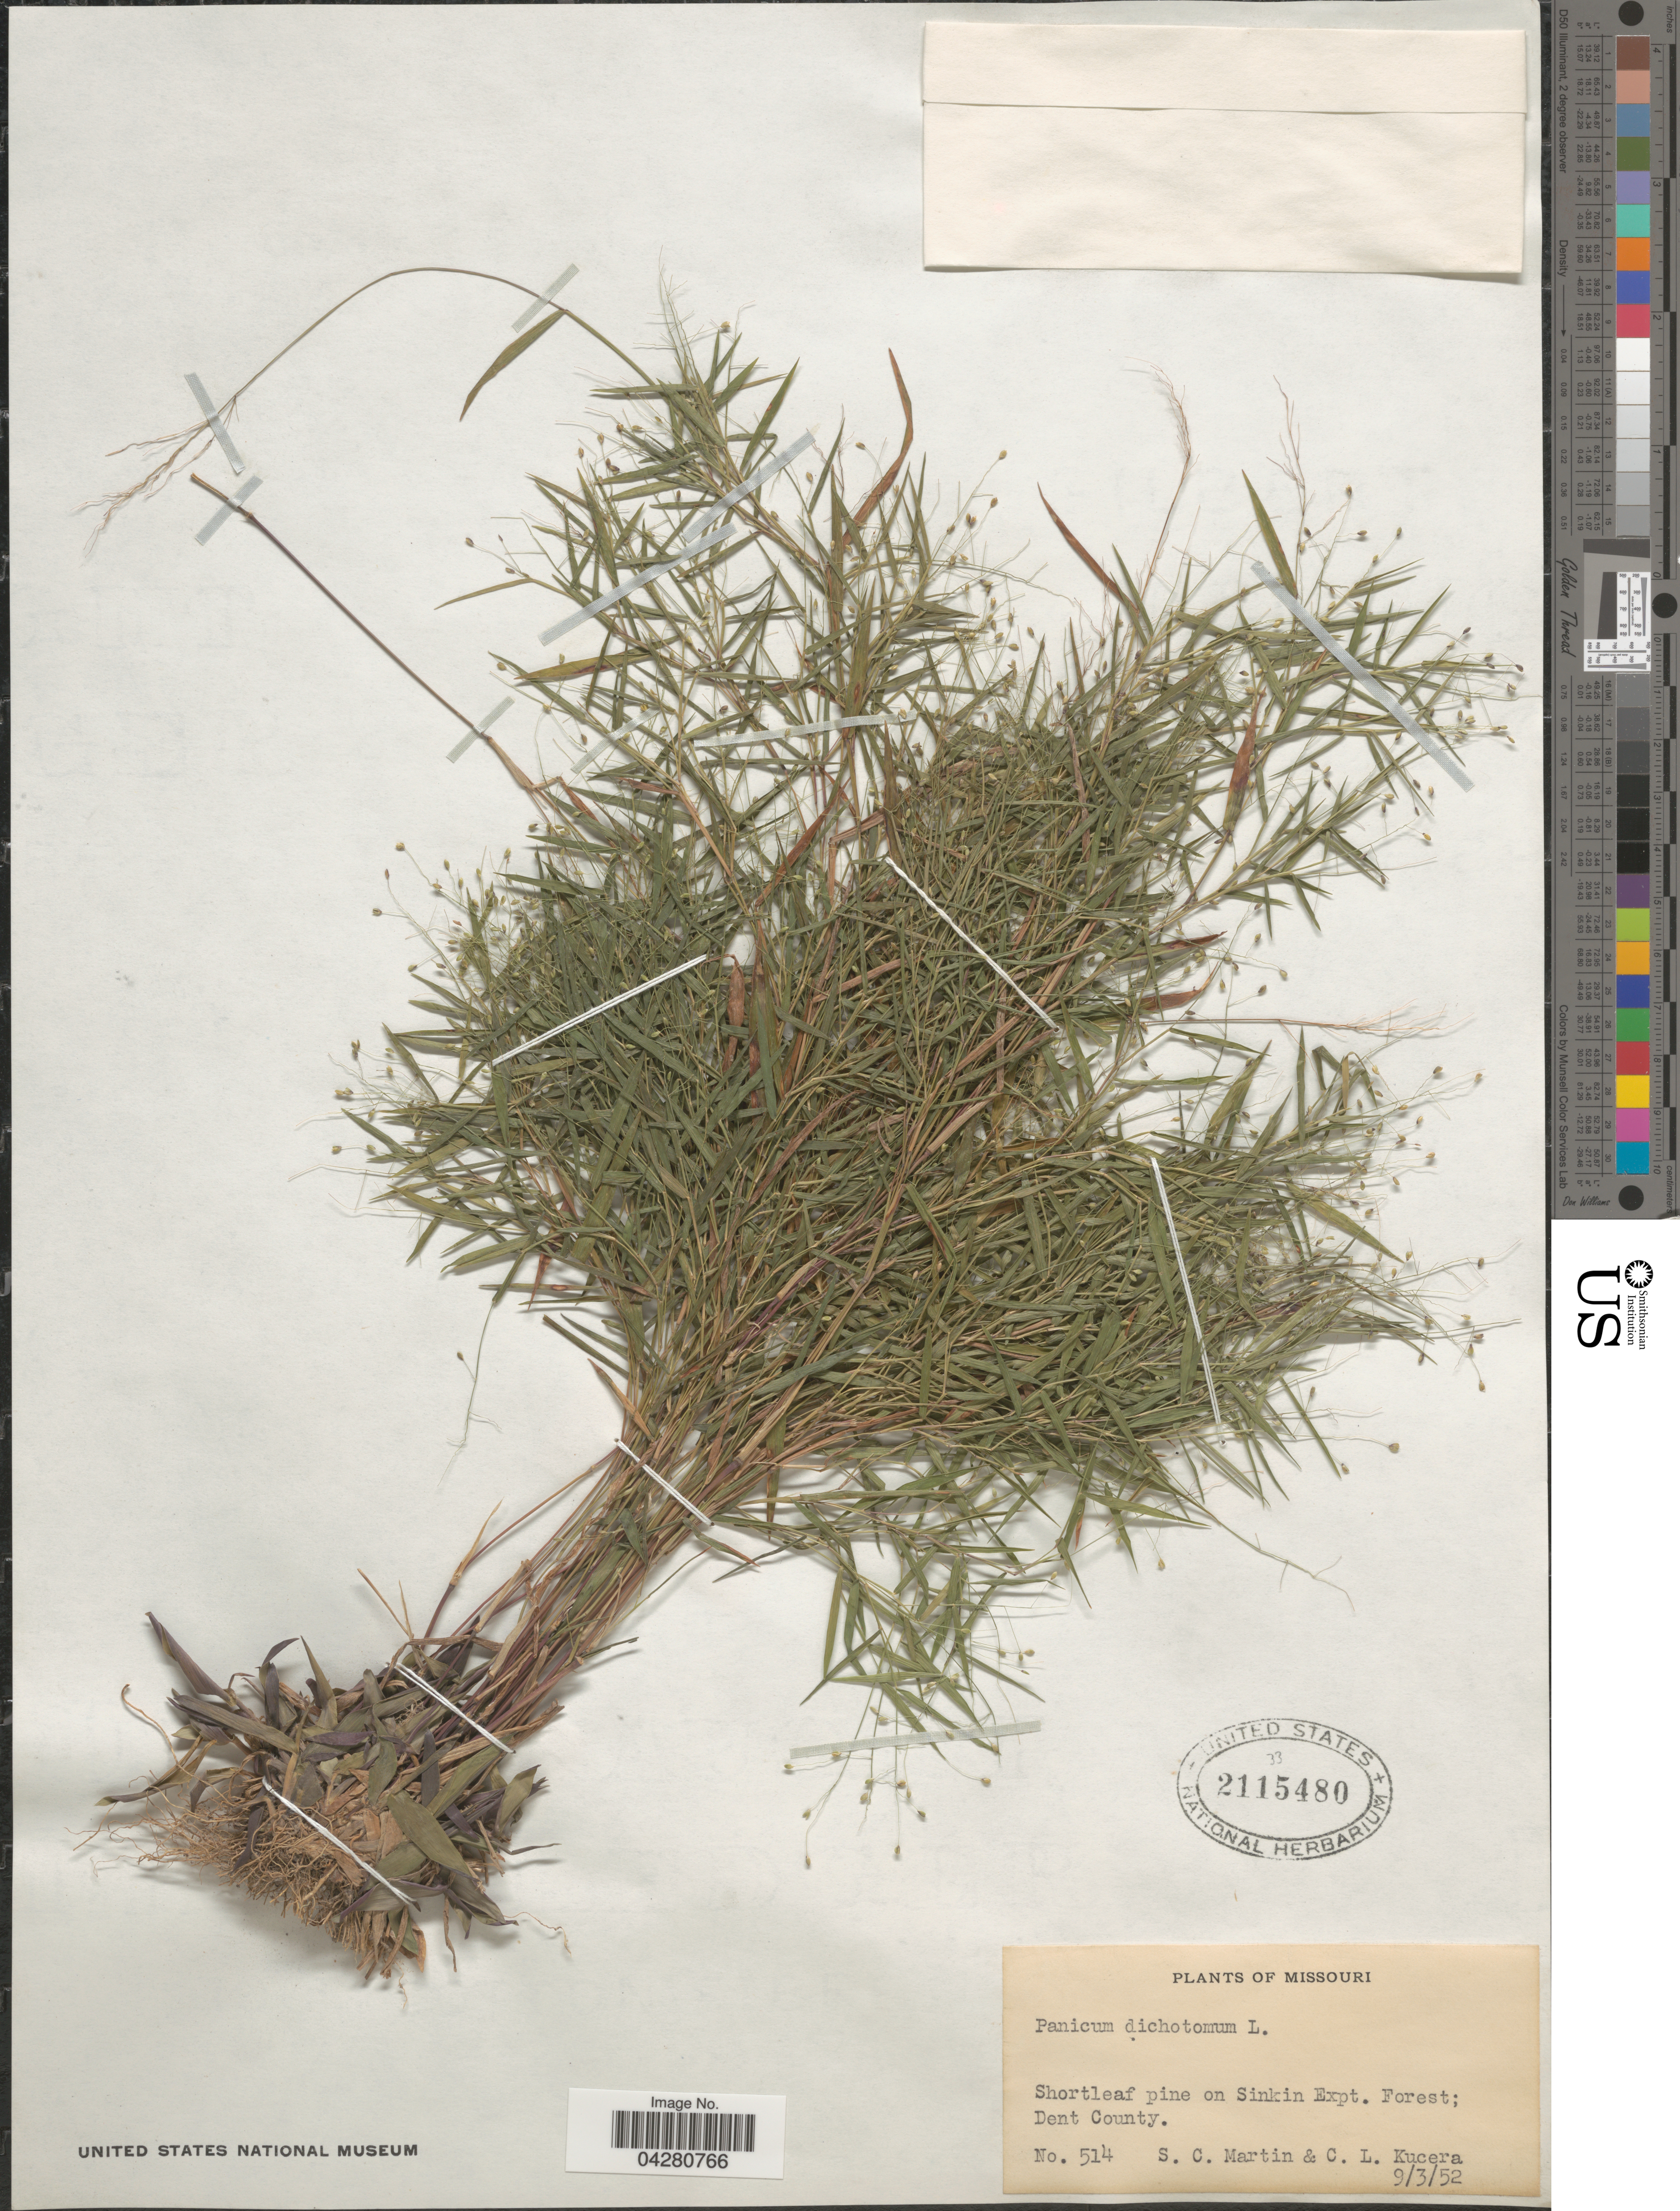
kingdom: Plantae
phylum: Tracheophyta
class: Liliopsida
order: Poales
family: Poaceae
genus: Dichanthelium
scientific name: Dichanthelium dichotomum var. dichotomum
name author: (L.) Gould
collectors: S. C. Martin & C. Kucera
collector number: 514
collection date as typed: Transcribed d/m/y: 3/9/52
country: United States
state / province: Missouri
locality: Shortleaf pine on Sinkin Expt. Forest; Dent County.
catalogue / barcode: US 2115480